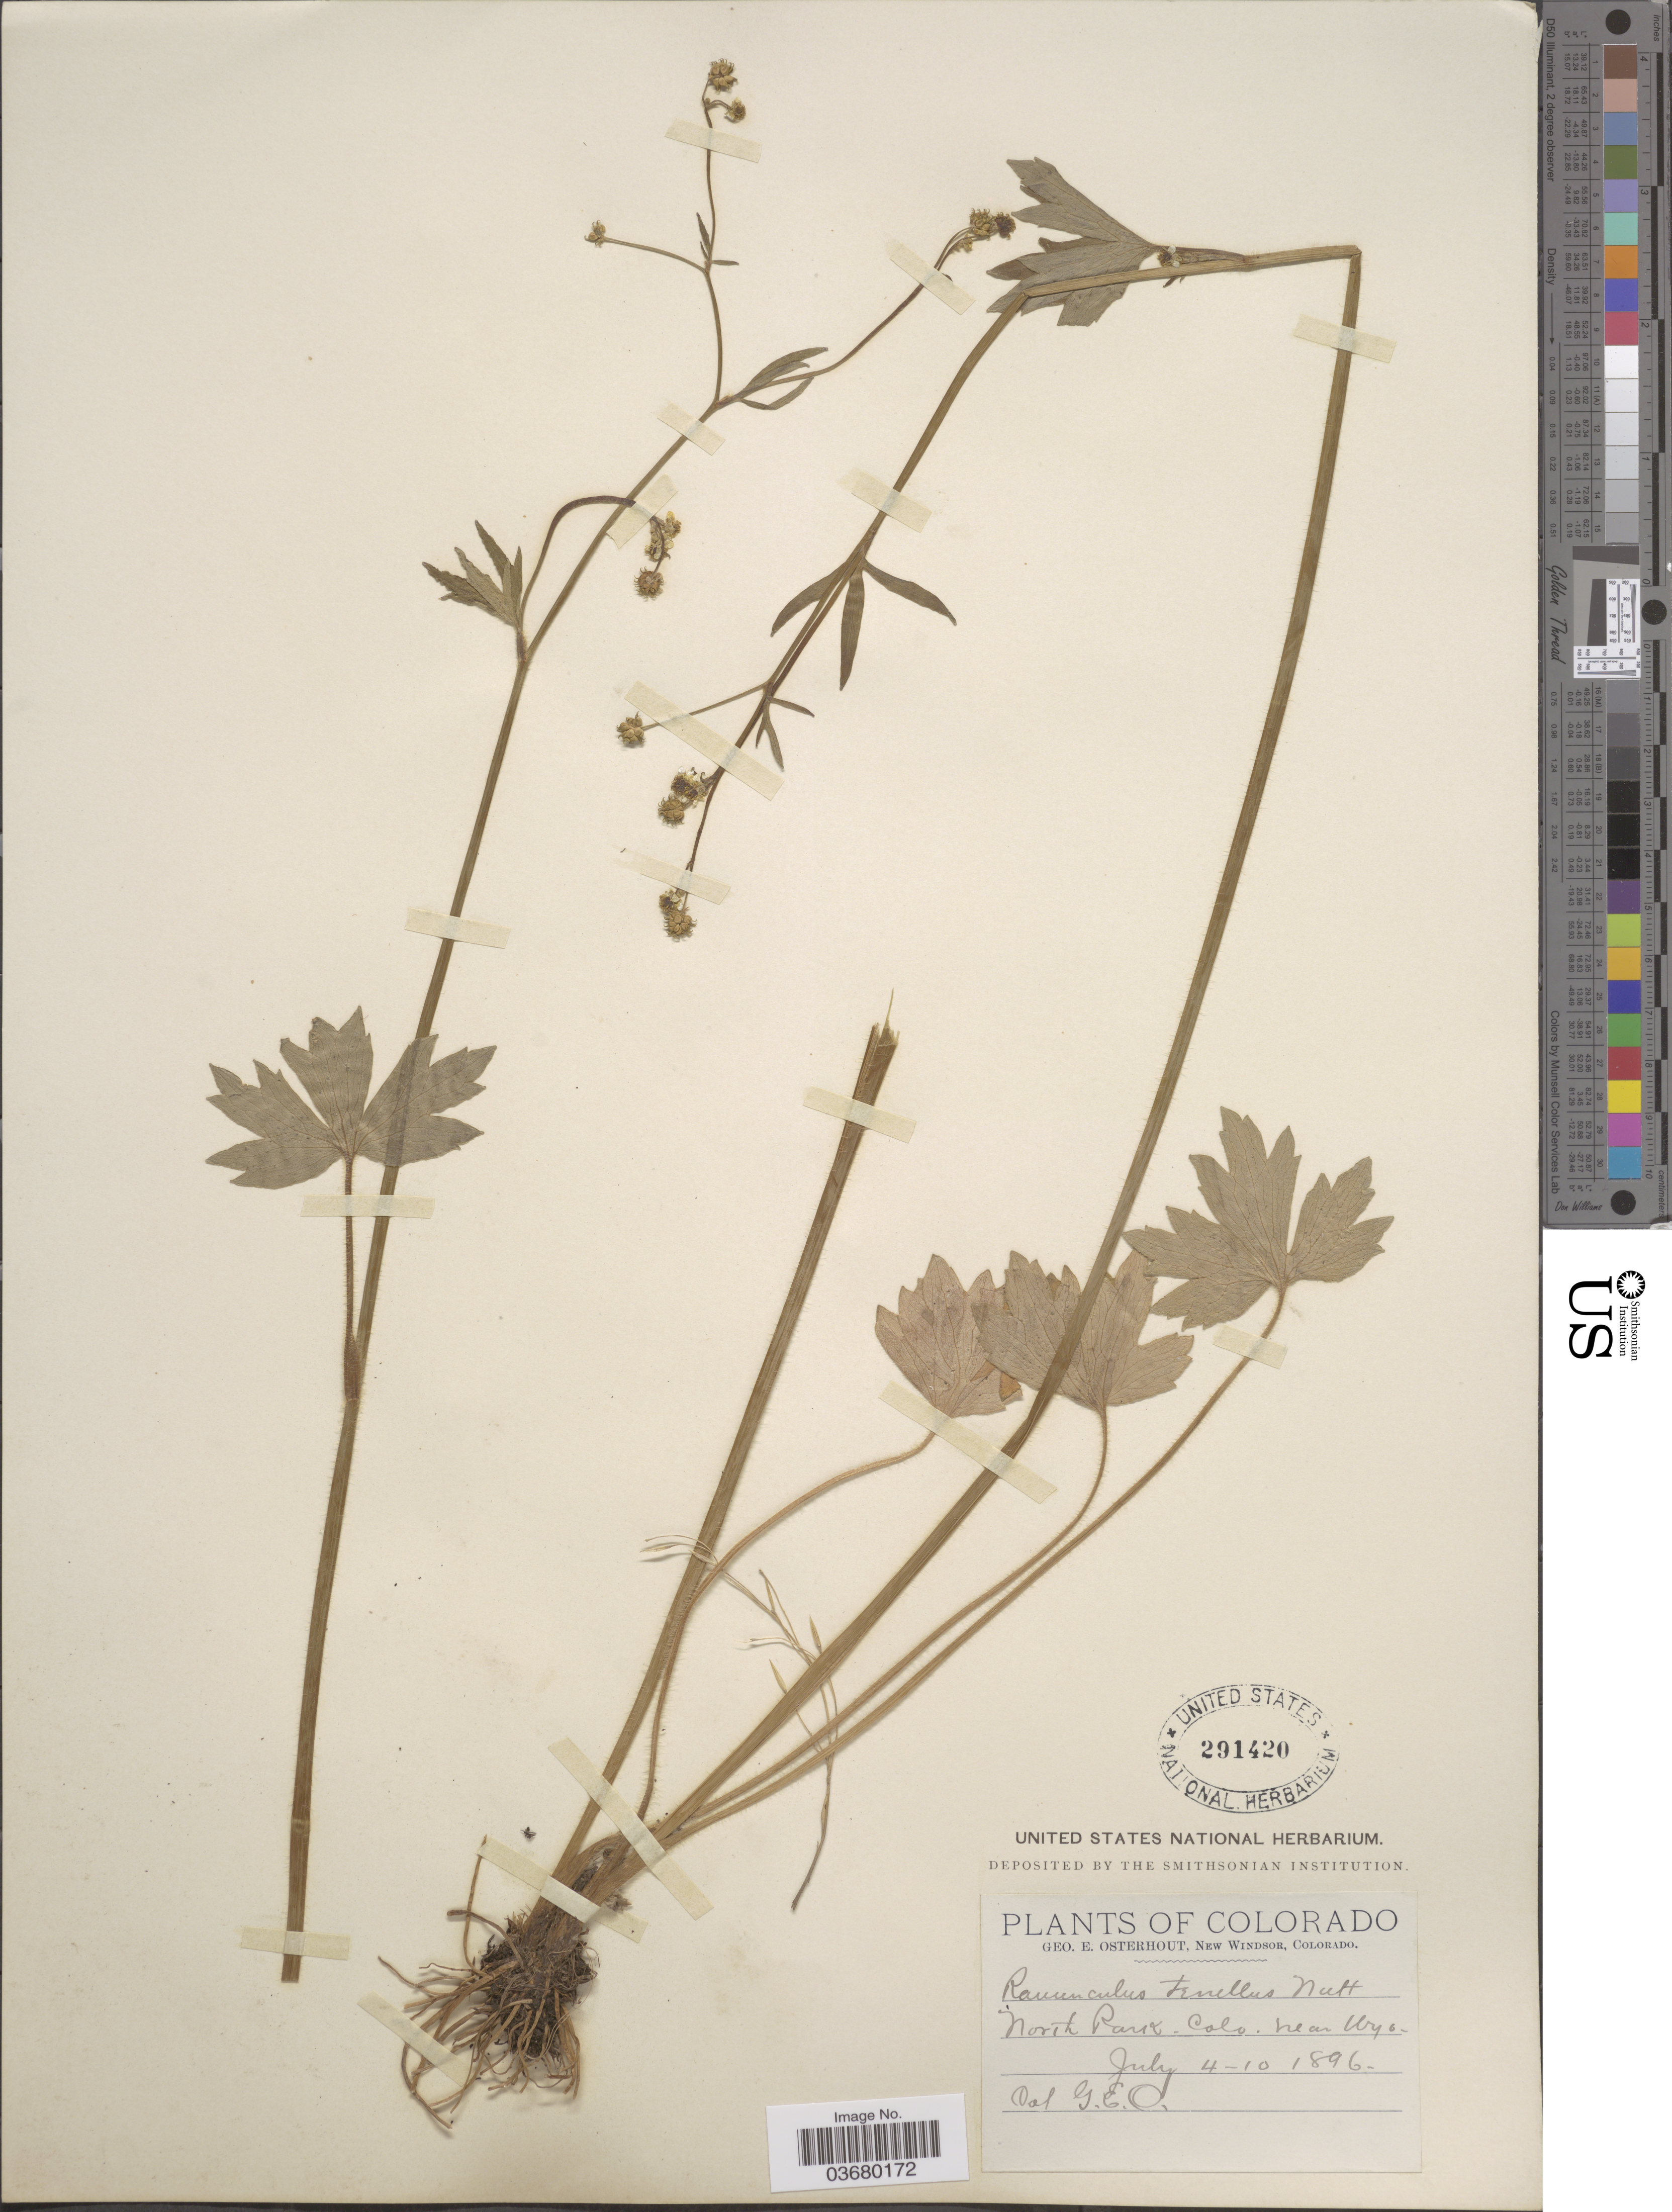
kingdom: Plantae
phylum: Tracheophyta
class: Magnoliopsida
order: Ranunculales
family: Ranunculaceae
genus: Ranunculus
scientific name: Ranunculus bongardii var. tenellus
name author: (A. Gray) Greene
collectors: G. Osterhout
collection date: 1896-07-04/1896-07-10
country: United States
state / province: Colorado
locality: North Park. Colo. near Wyo.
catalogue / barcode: US 291420